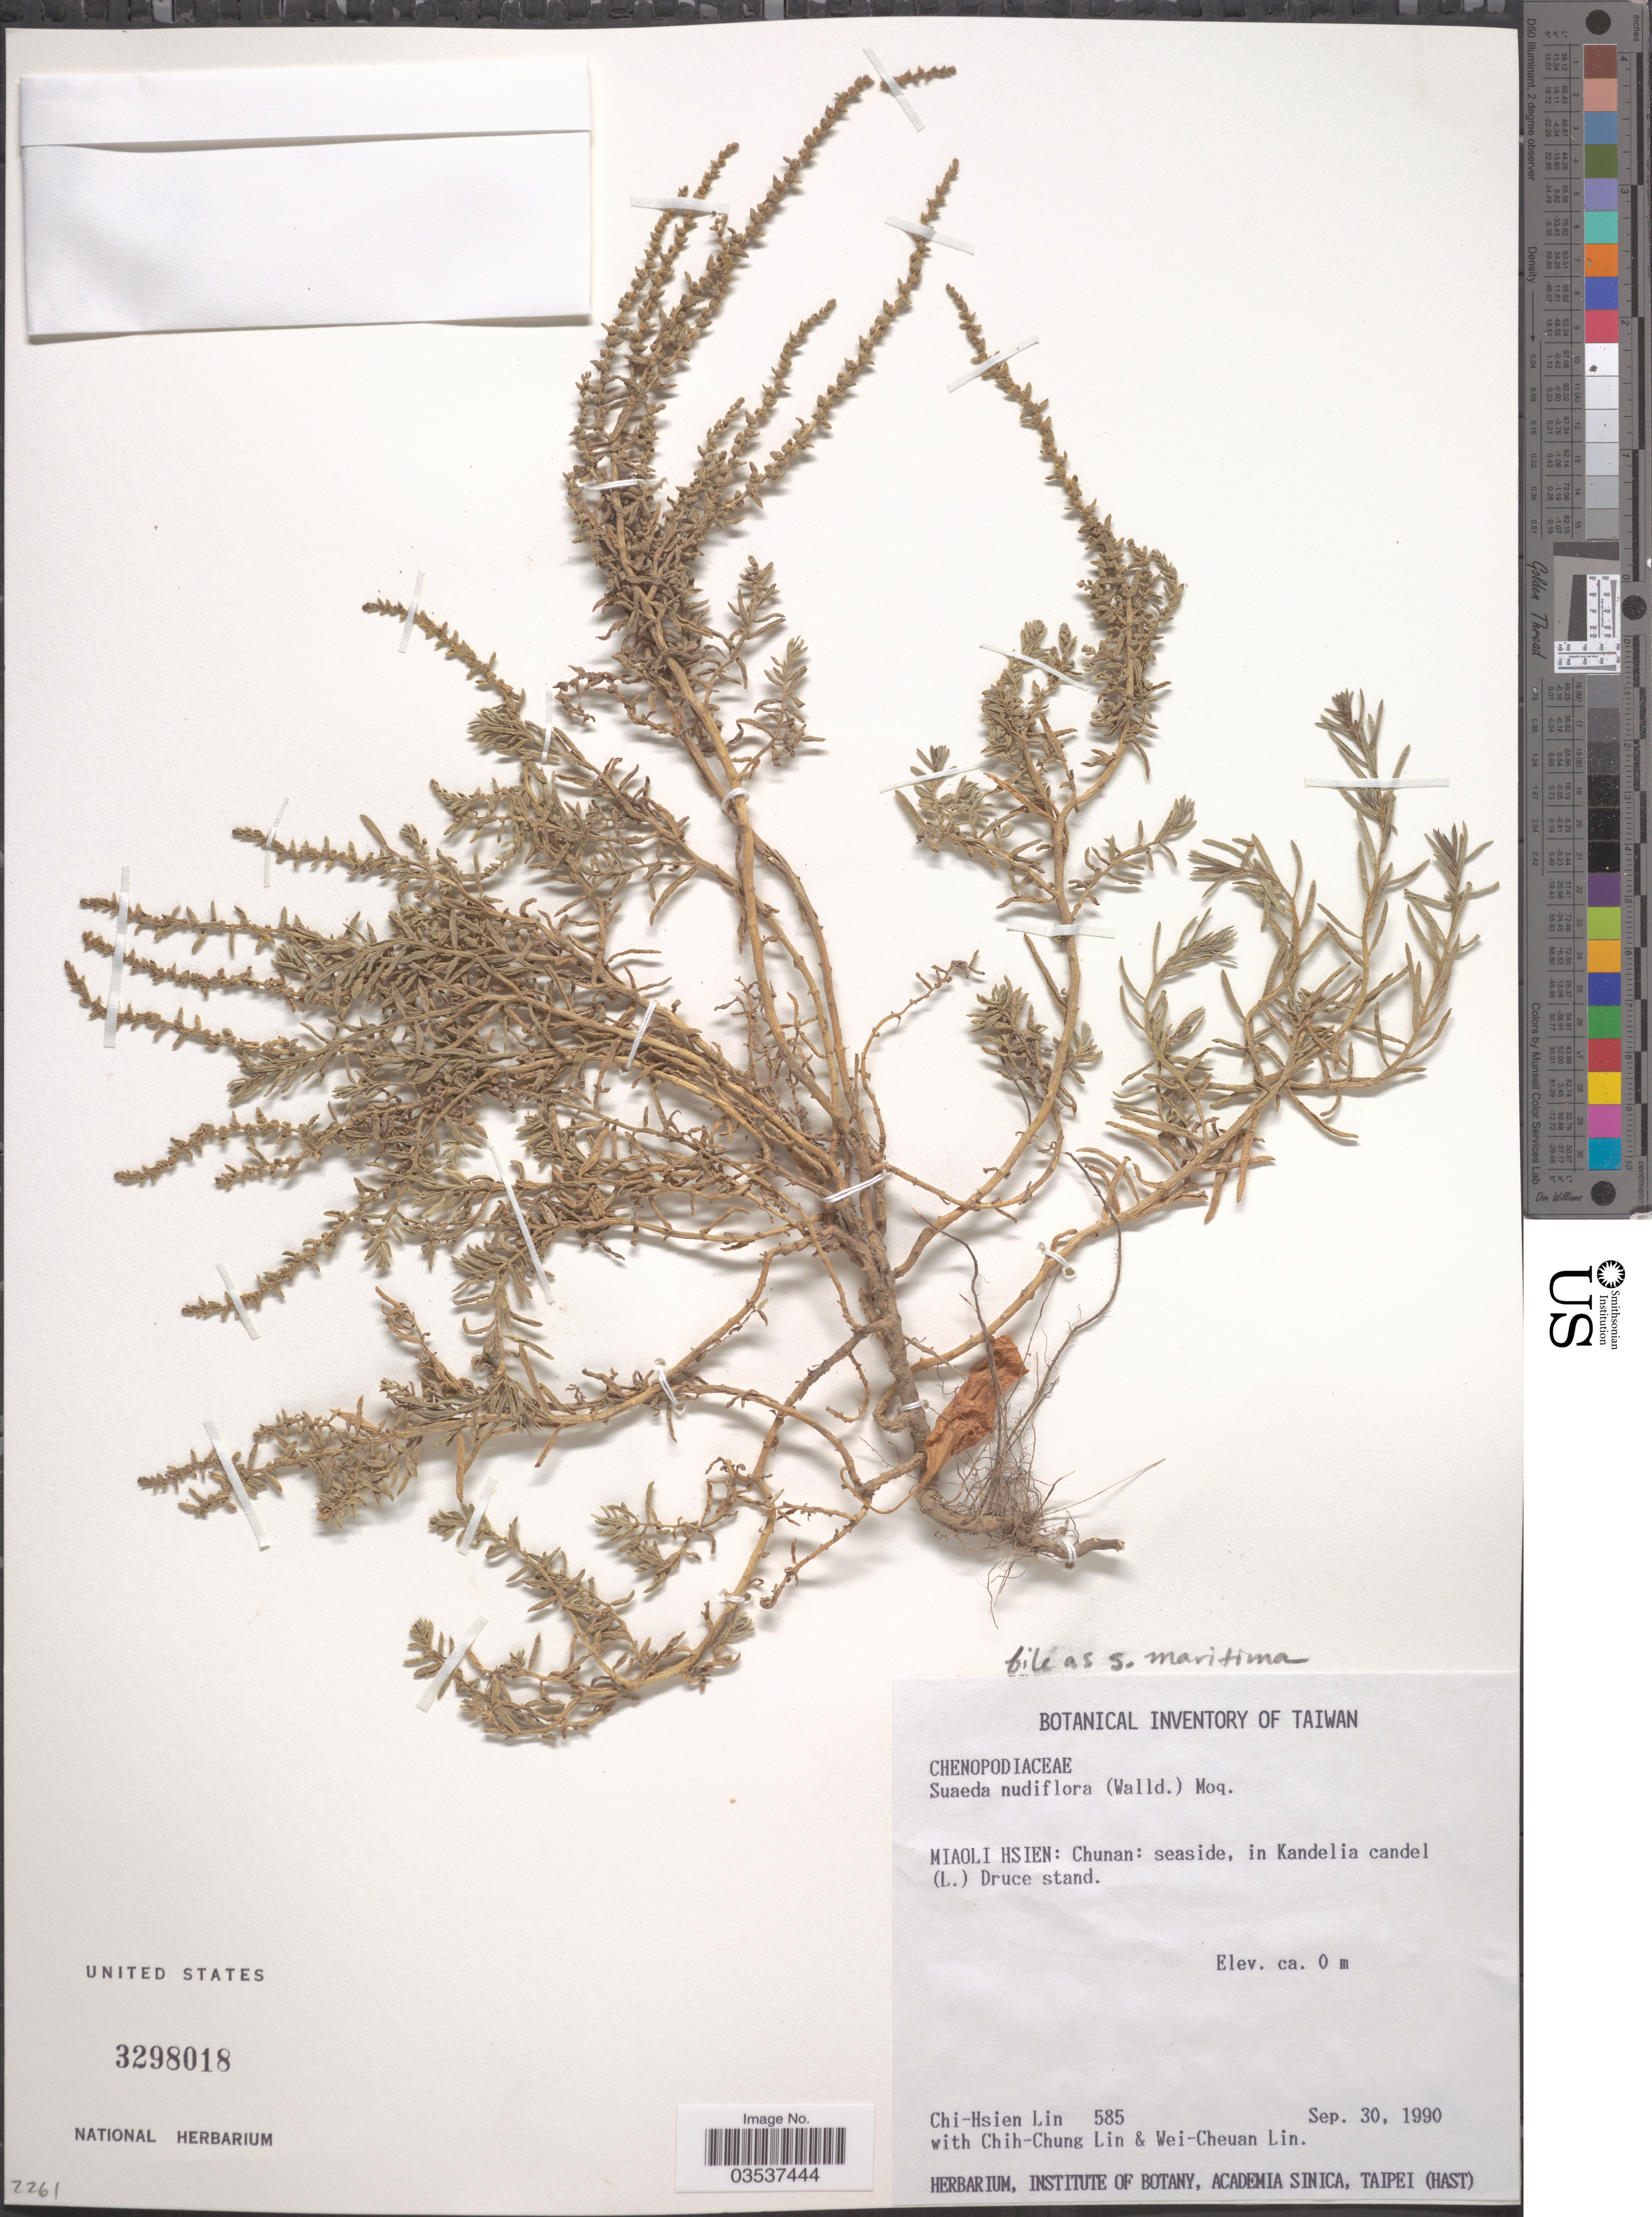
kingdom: Plantae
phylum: Tracheophyta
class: Magnoliopsida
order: Caryophyllales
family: Amaranthaceae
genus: Suaeda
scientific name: Suaeda maritima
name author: (L.) Dumort.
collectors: C. Lin, C. Lin & L. Wei-Cheuan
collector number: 585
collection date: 1990-09-30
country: Taiwan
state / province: Miaoli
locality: Miaoli Hsien: Chunan: seaside, in Kandelia candel (L.) Druce stand.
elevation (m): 0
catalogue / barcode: US 3298018